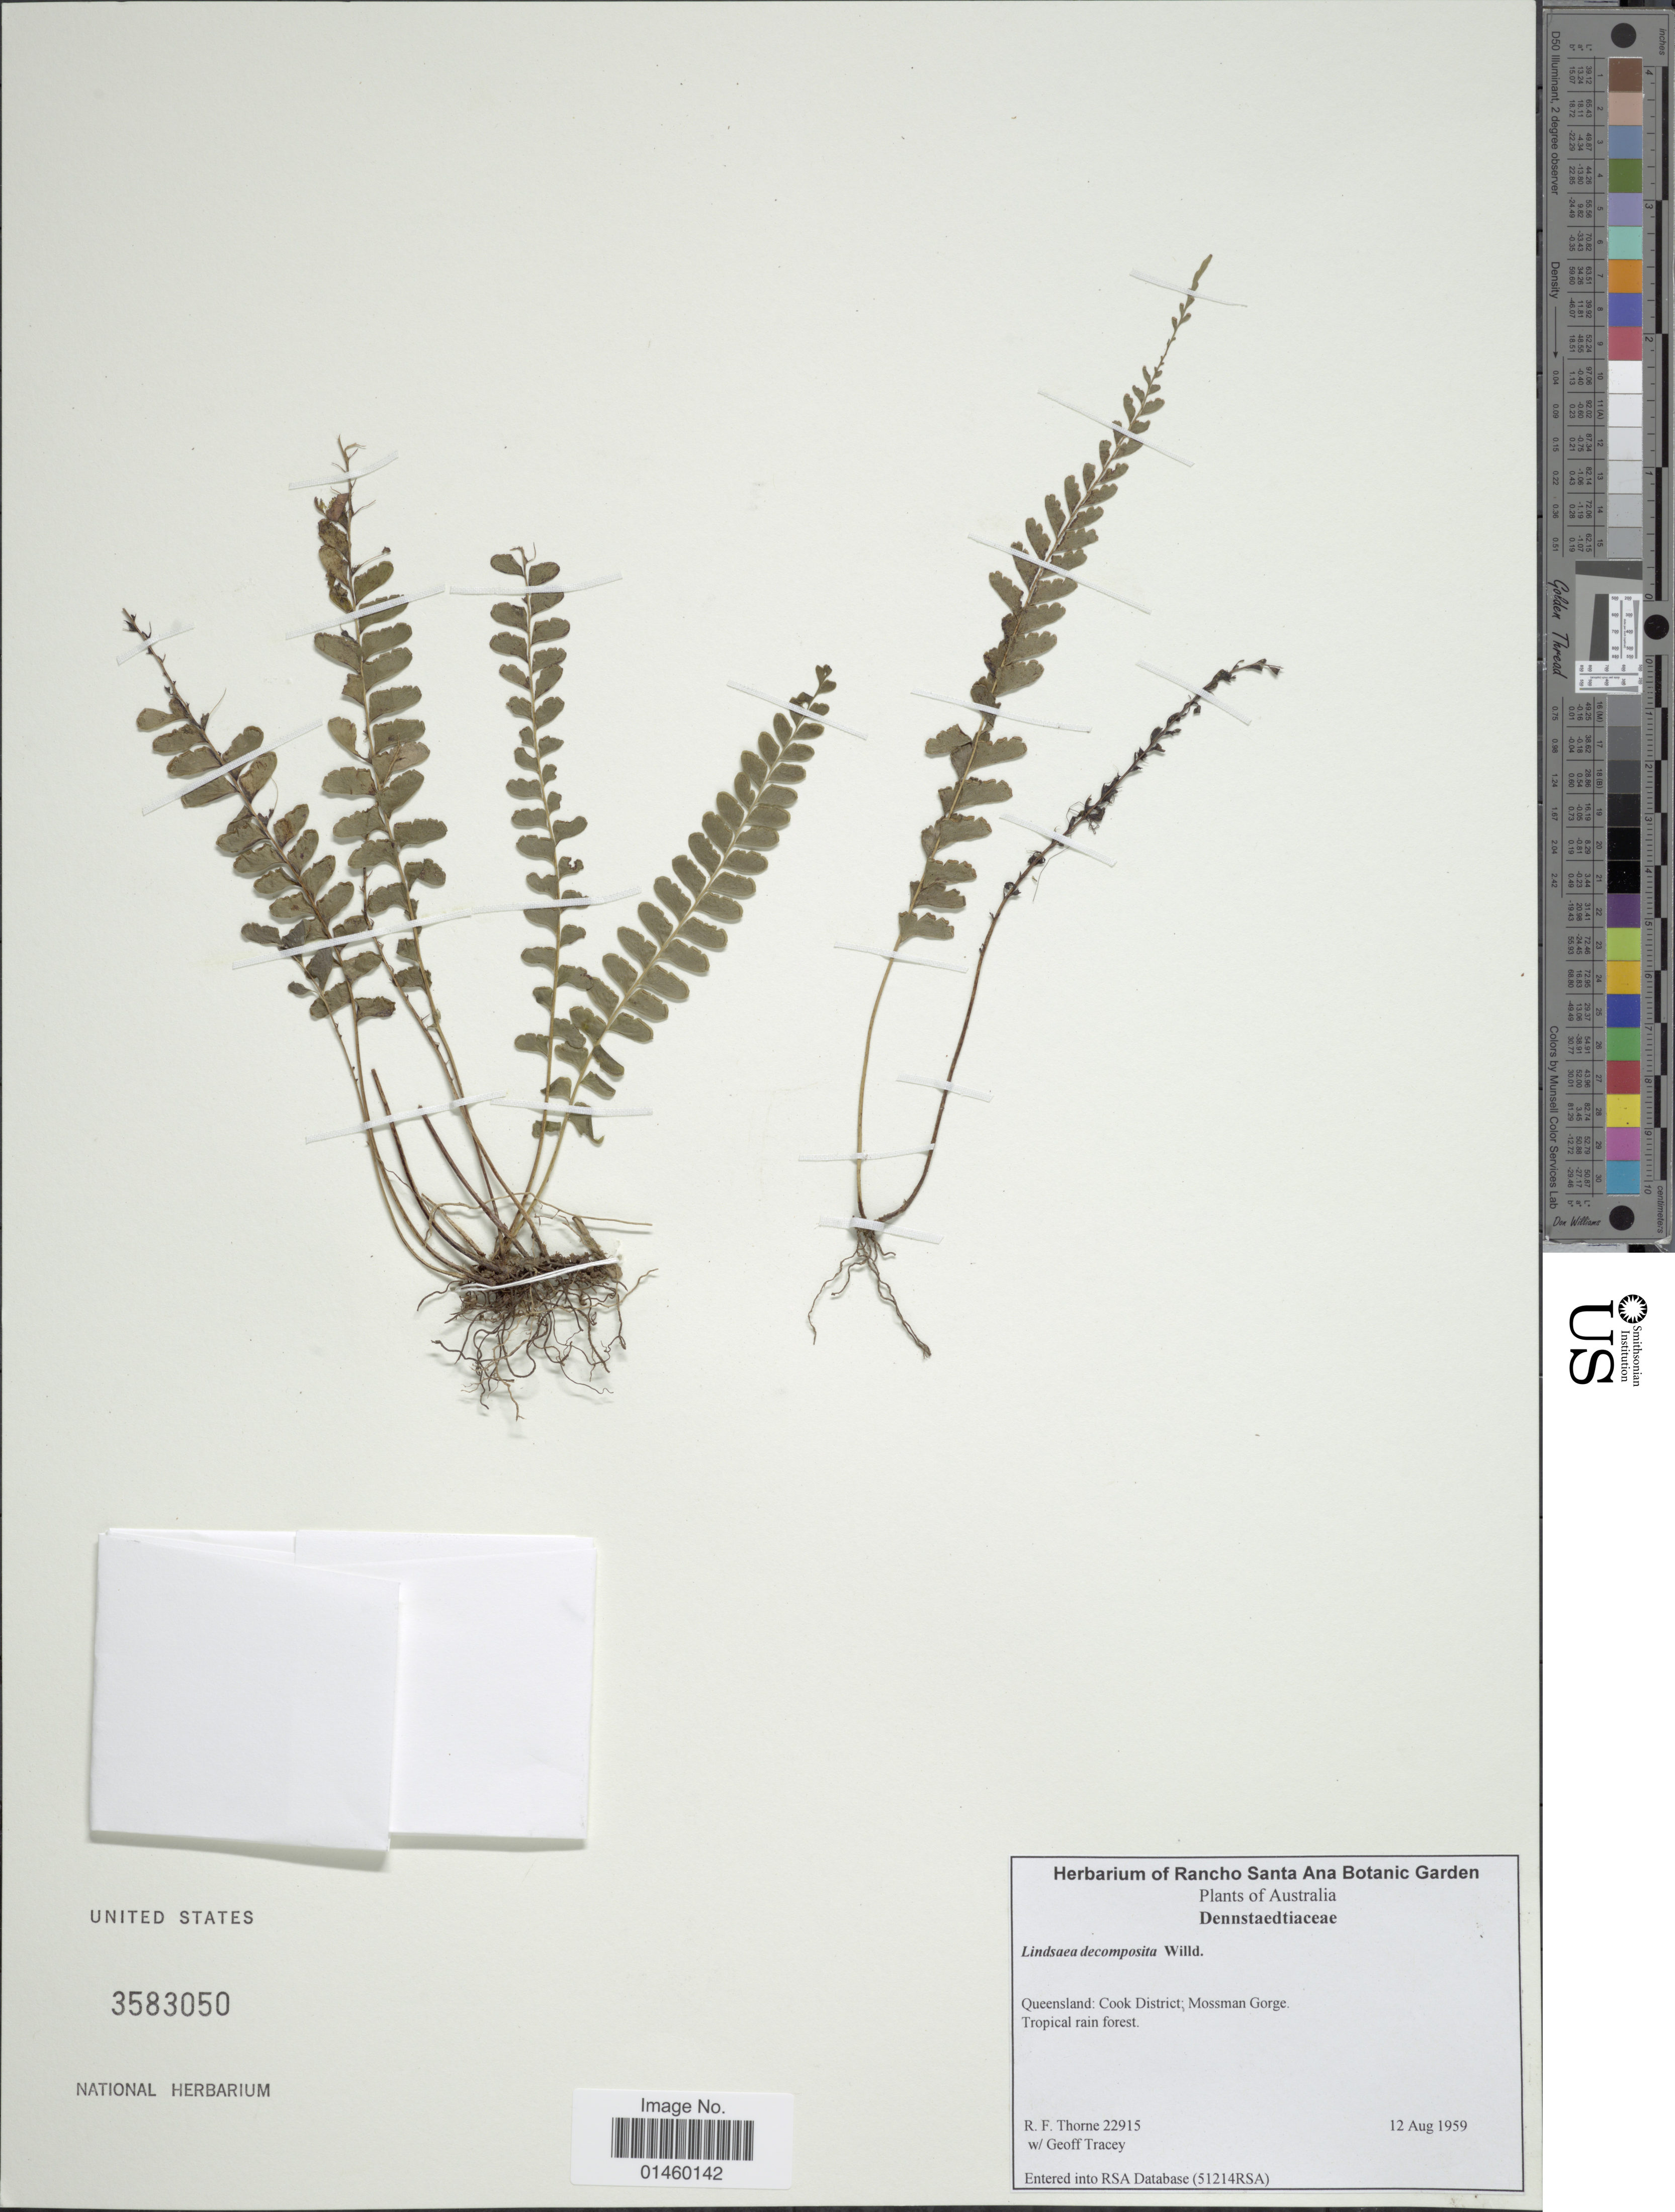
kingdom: Plantae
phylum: Tracheophyta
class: Polypodiopsida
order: Polypodiales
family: Lindsaeaceae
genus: Lindsaea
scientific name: Lindsaea decomposita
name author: Willd.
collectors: R. F. Thorne & G. Tracey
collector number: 22915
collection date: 1959-08-12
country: Australia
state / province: Queensland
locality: Cook District; Mossman Gorge.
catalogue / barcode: US 3583050